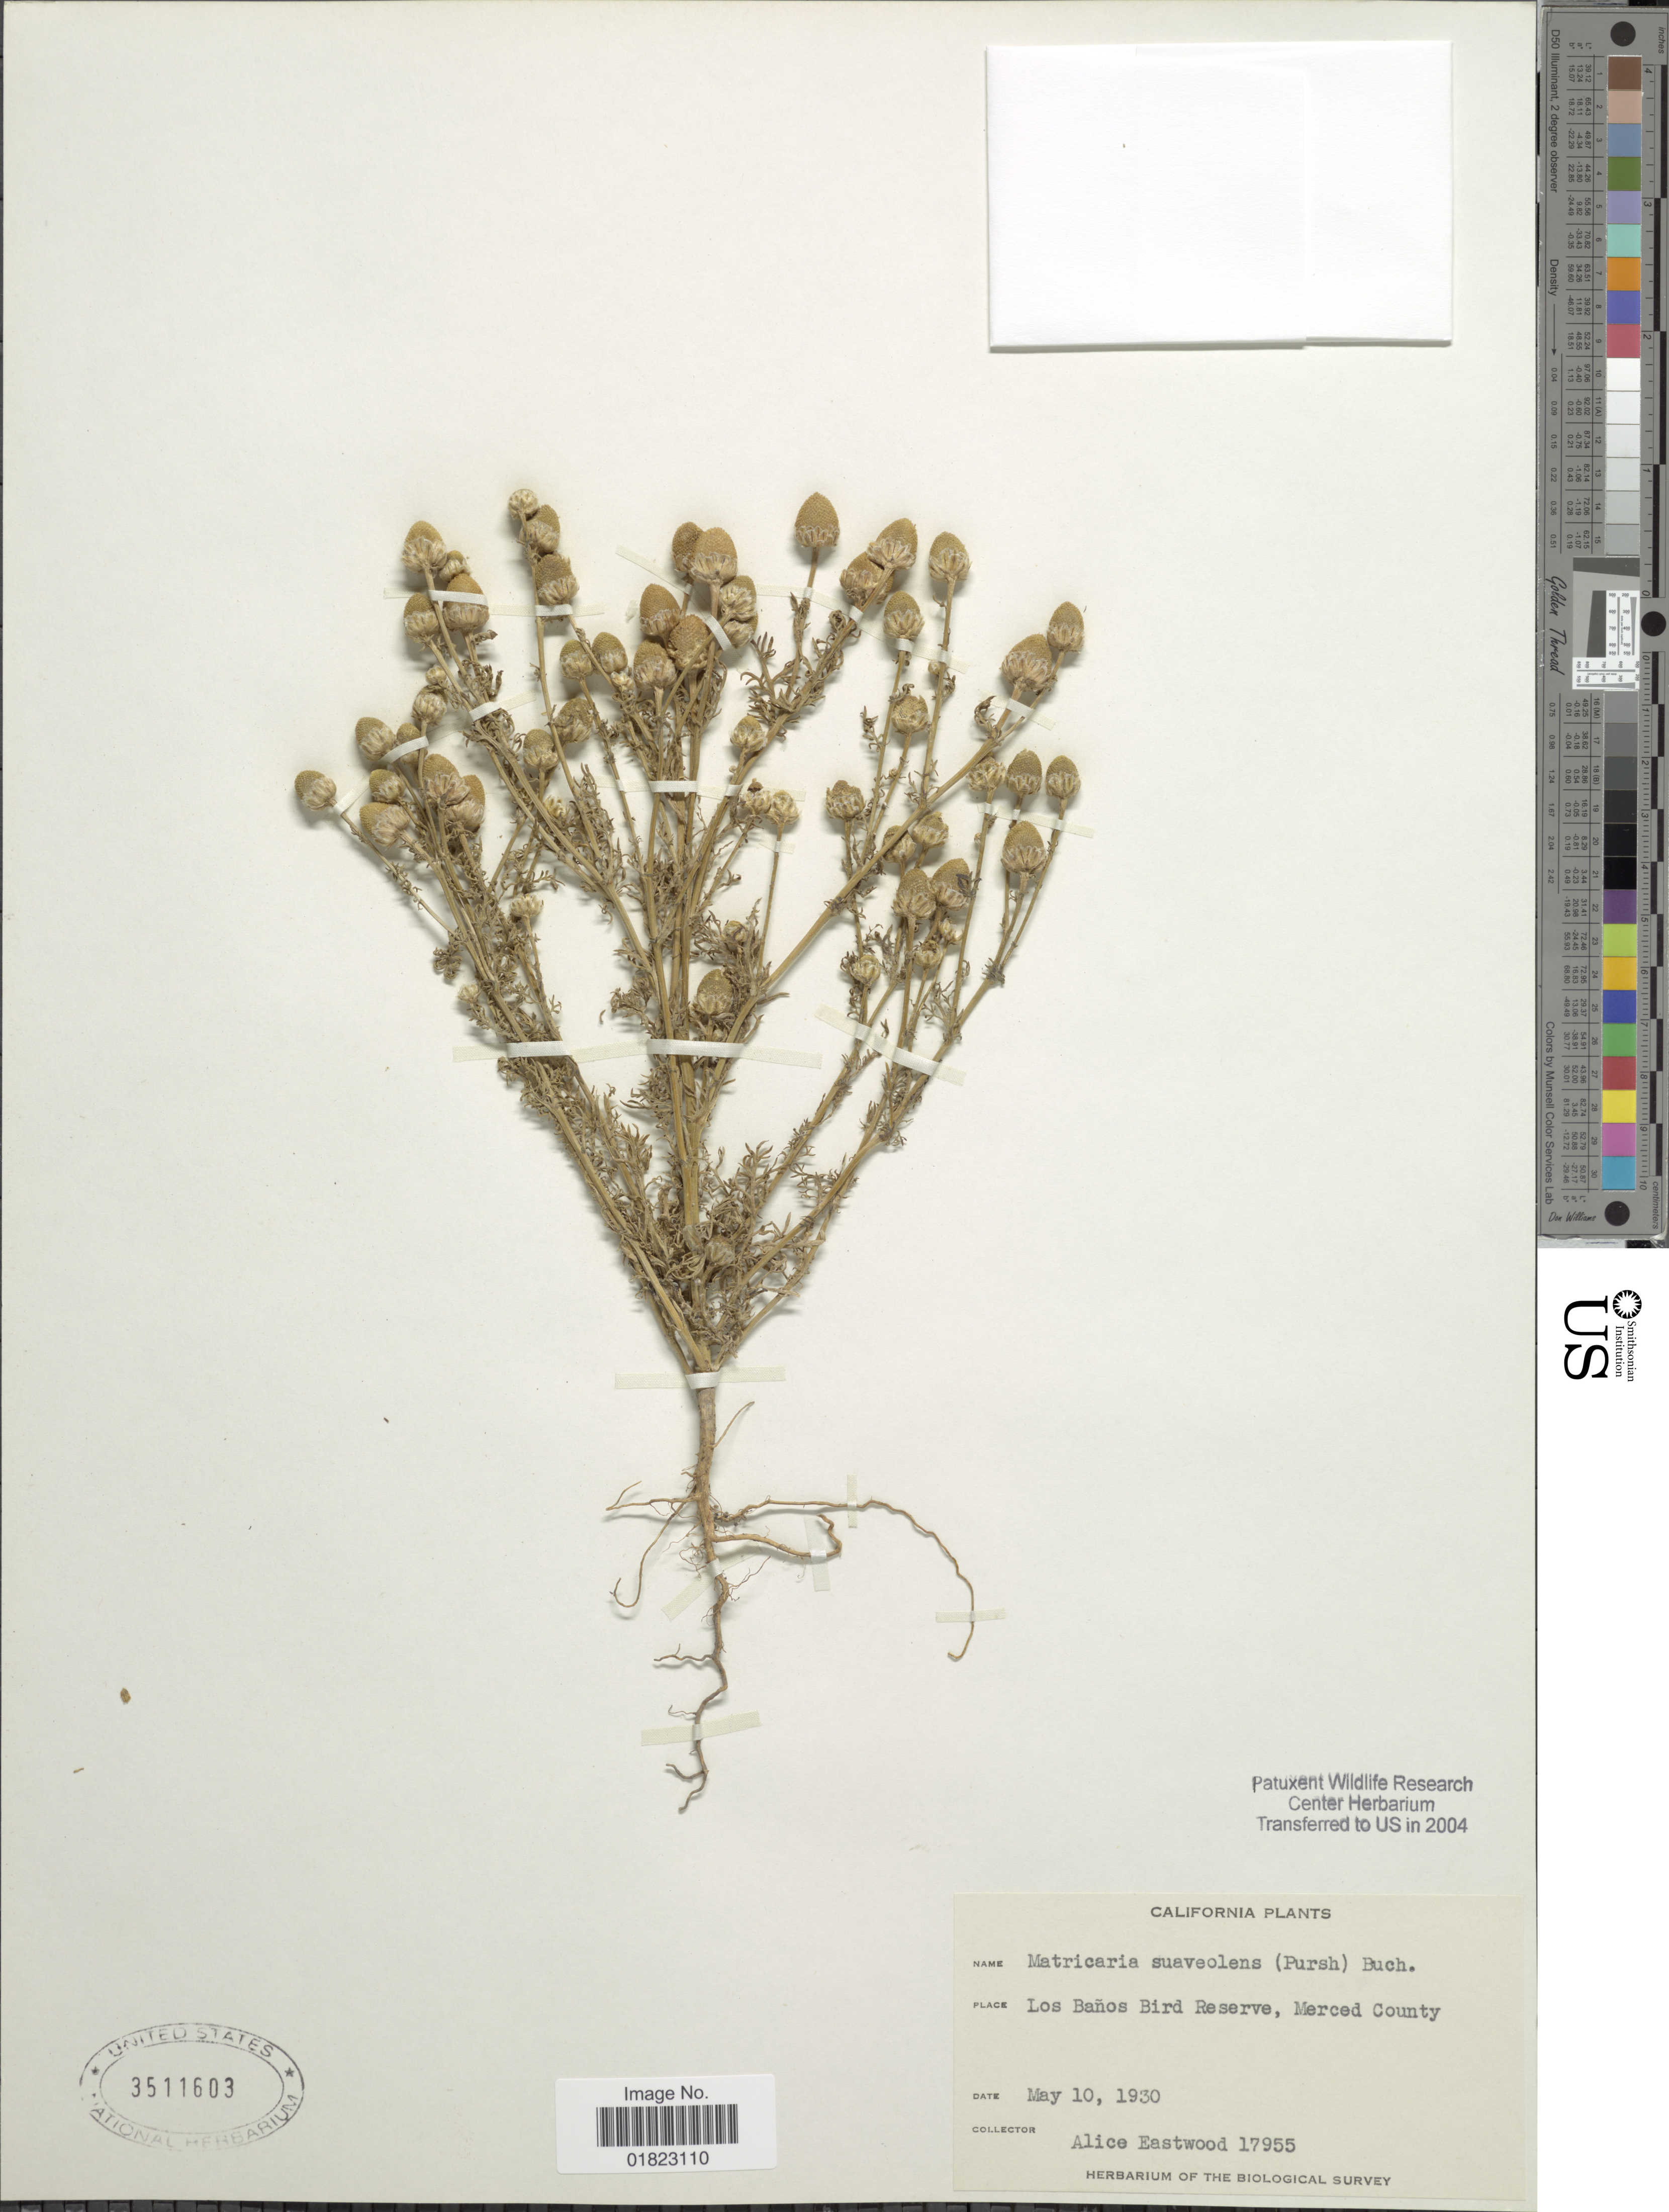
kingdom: Plantae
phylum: Tracheophyta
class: Magnoliopsida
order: Asterales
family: Asteraceae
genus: Matricaria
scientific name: Matricaria matricarioides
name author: (Less.) Porter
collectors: A. Eastwood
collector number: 17955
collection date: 1930-05-10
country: United States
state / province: California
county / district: Merced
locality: Los Banos Bird Reserve, Merced County.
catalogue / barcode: US 3511603